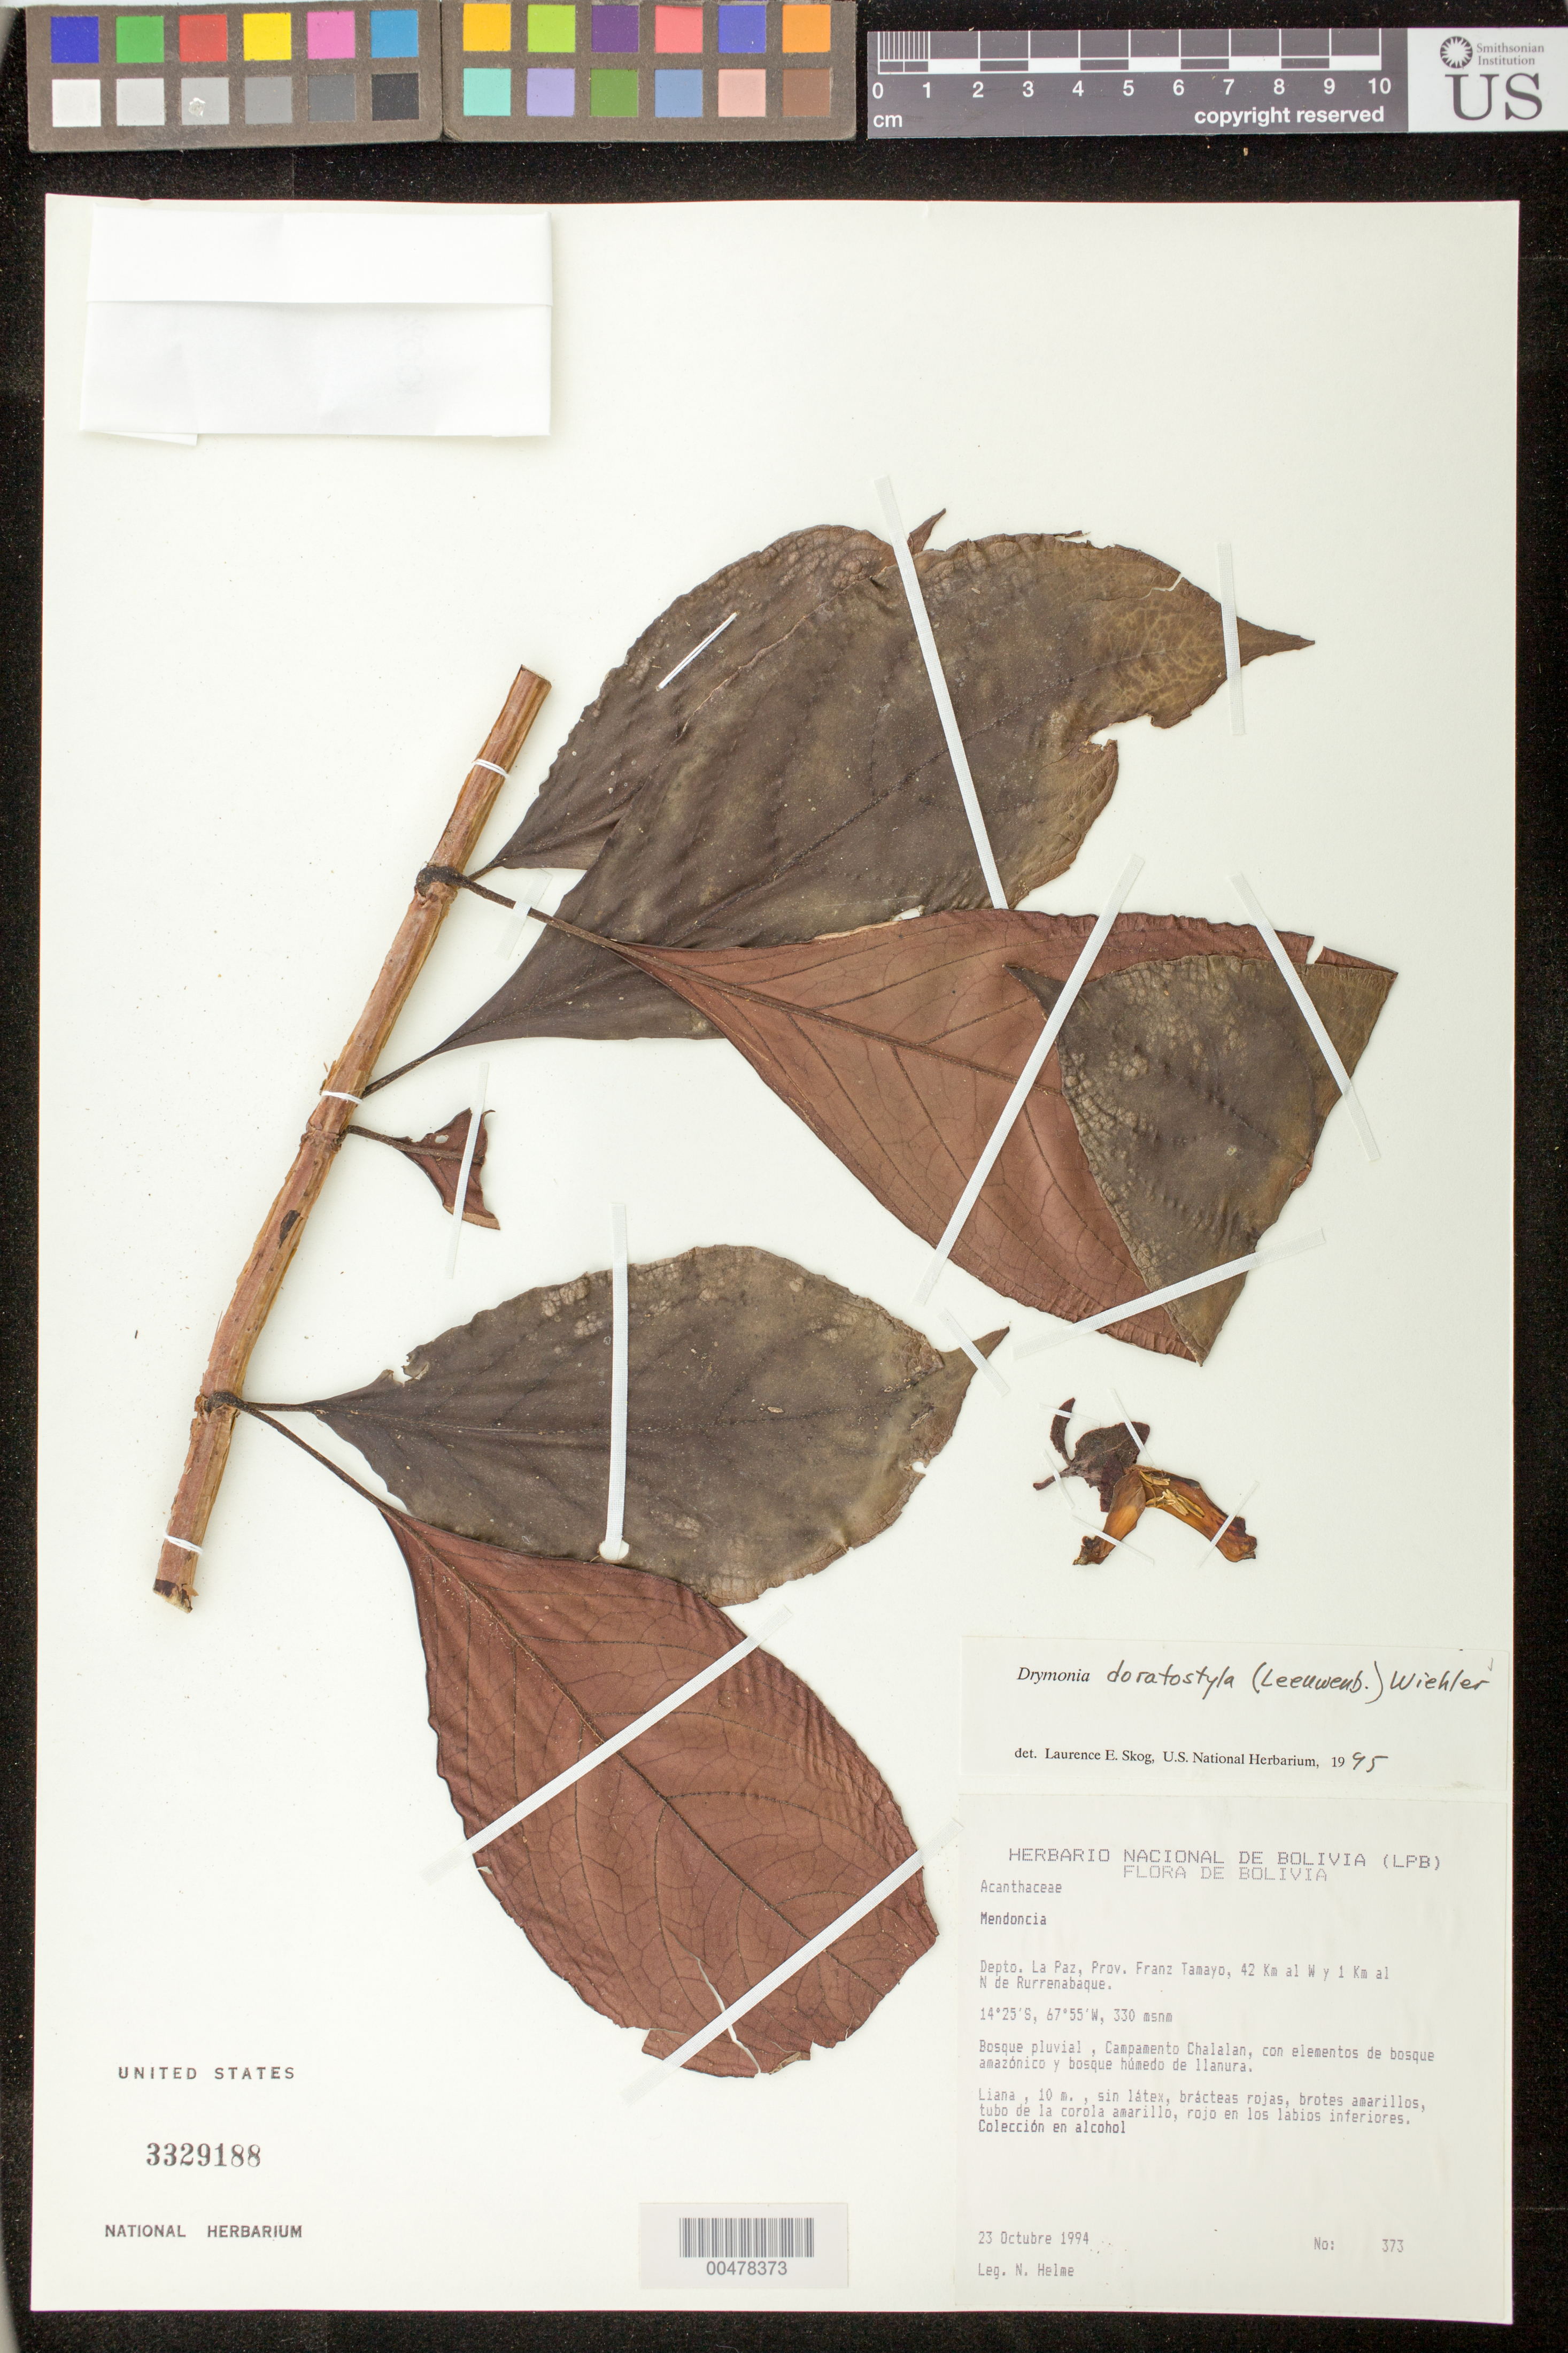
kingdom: Plantae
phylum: Tracheophyta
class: Magnoliopsida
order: Lamiales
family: Gesneriaceae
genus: Drymonia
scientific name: Drymonia doratostyla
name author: (Leeuwenb.) Wiehler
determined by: Skog, Laurence E.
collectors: N. Helme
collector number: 373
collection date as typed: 23 Oct 1994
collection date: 1994-10-23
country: Bolivia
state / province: La Paz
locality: Prov. Franz Tamayo, 42 km al W y 1 km al N de Rurrenabaque, Campamento Chalalan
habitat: Bosque pluvial, con elementos de bosque amazónico y bosque húmedo de llanura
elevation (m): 330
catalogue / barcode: US 3329188